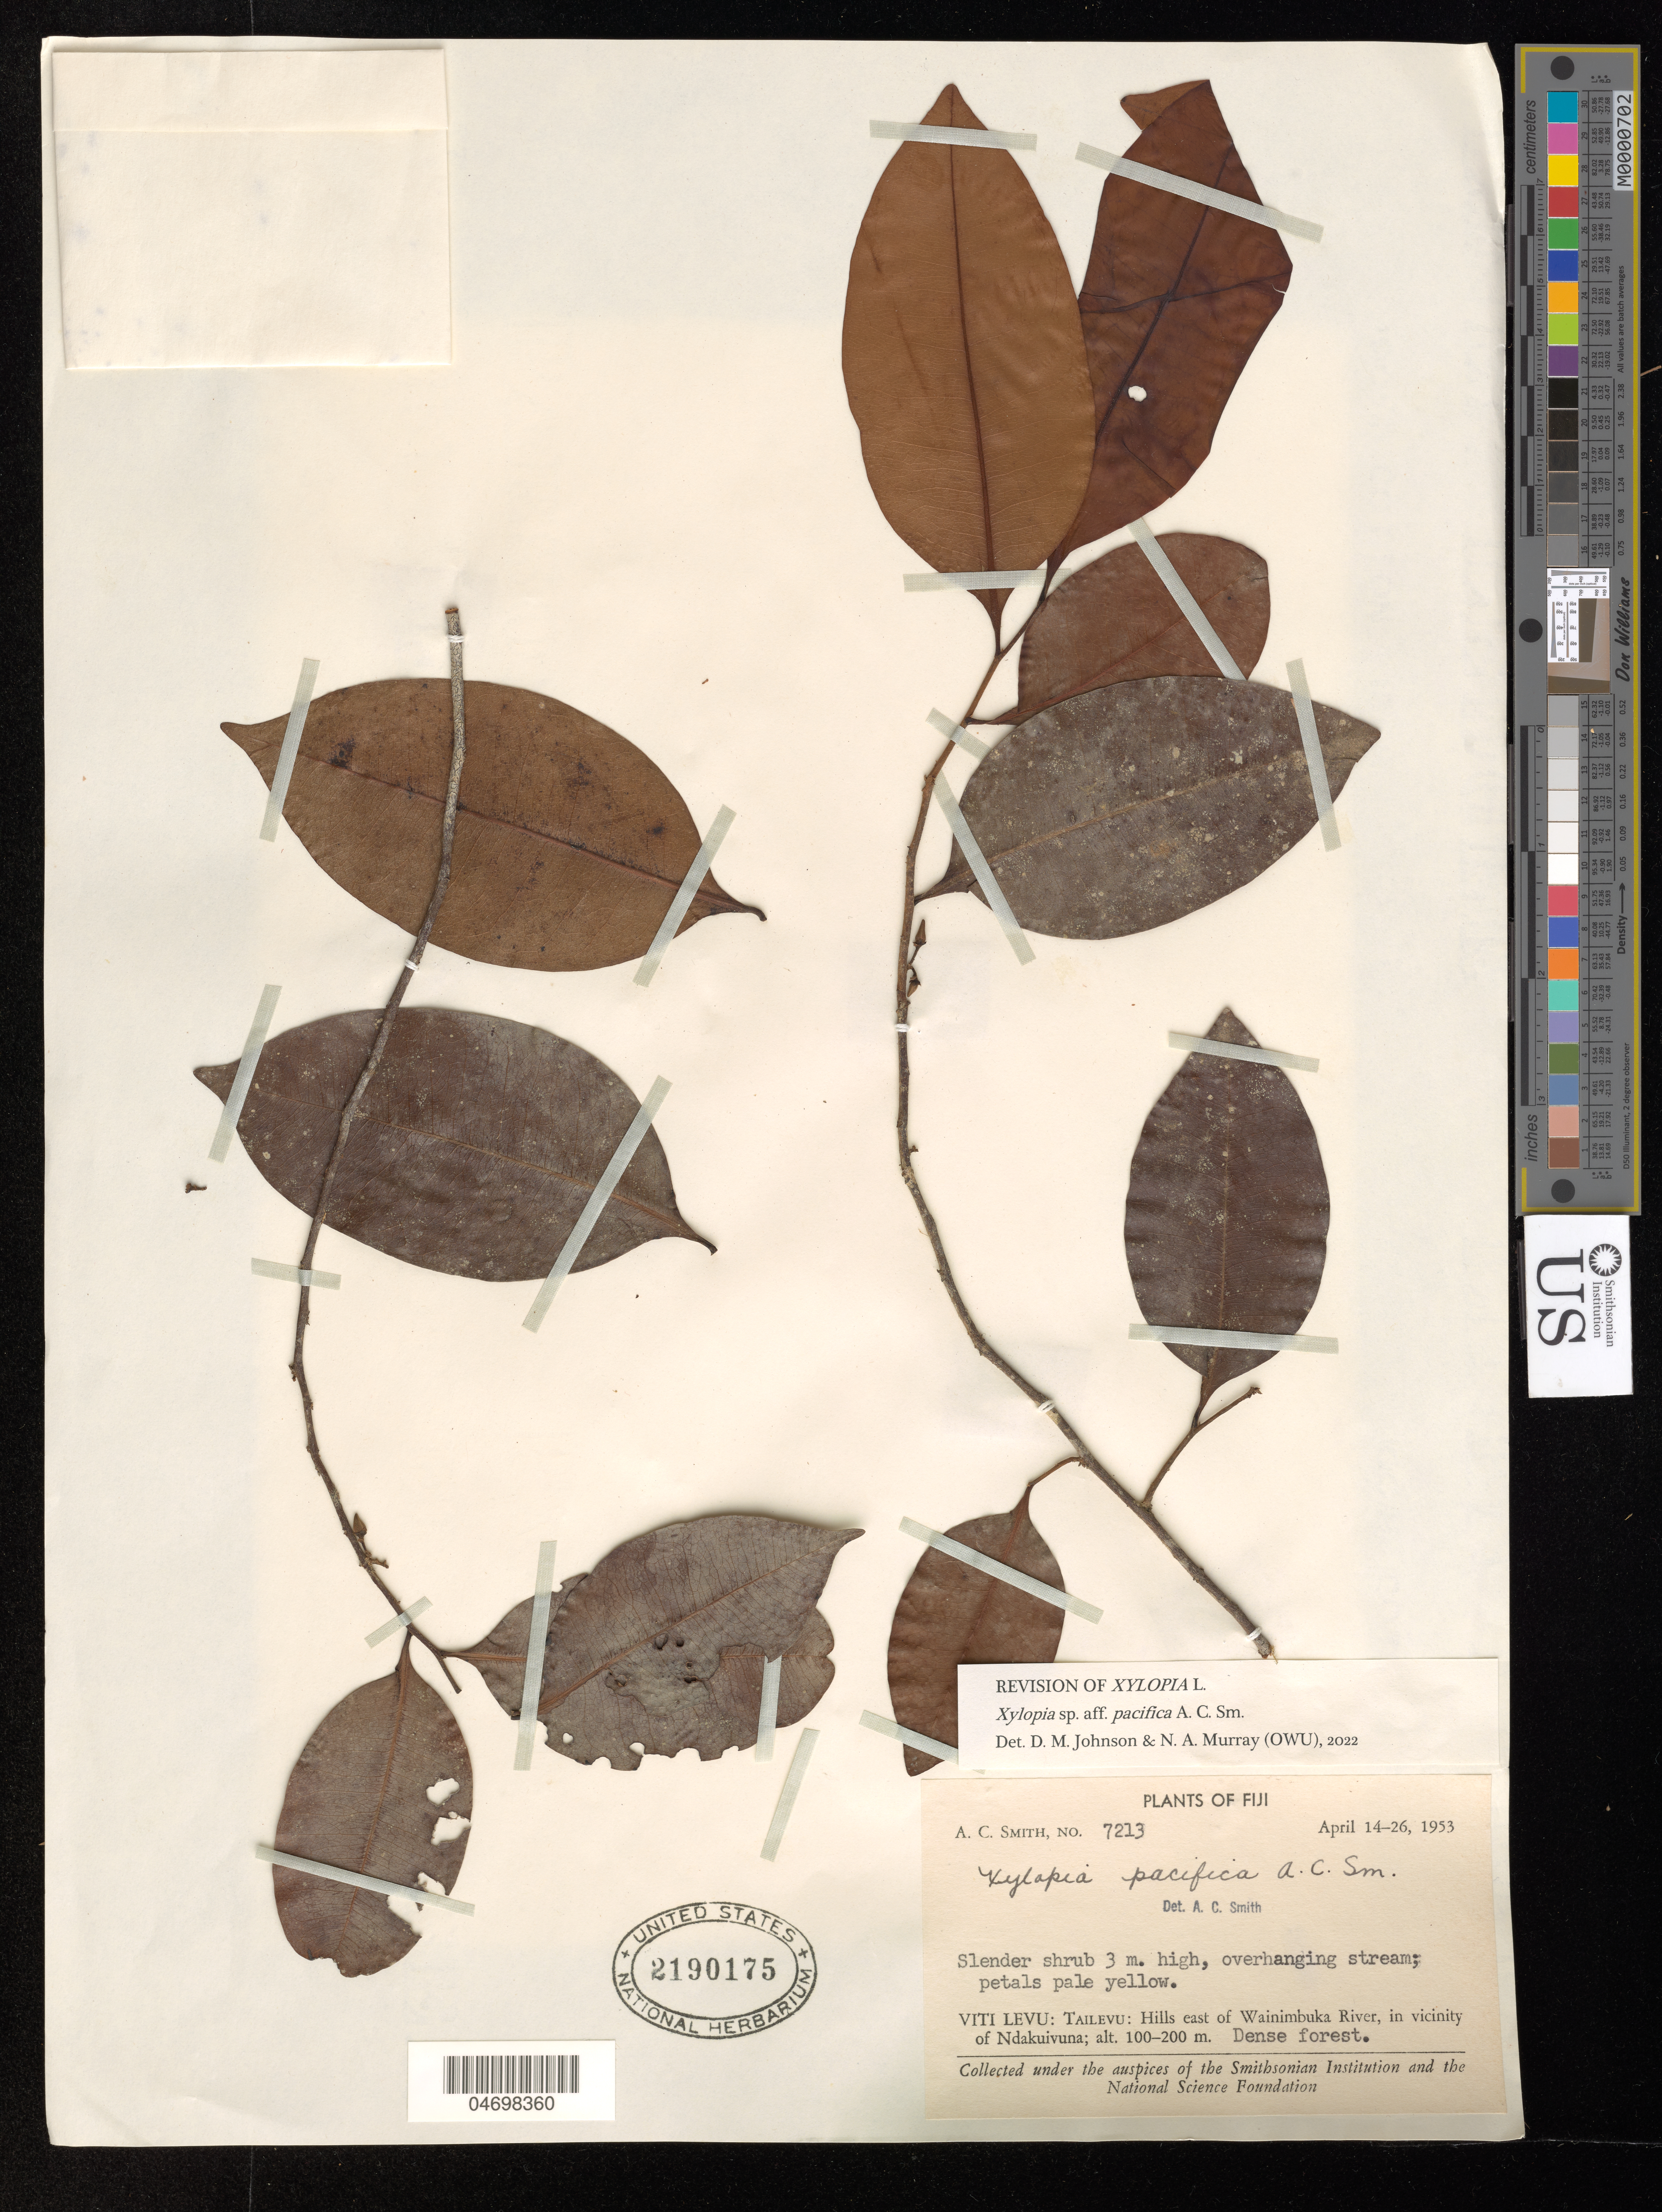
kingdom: Plantae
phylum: Tracheophyta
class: Magnoliopsida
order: Magnoliales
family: Annonaceae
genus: Xylopia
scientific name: Xylopia pacifica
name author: A.C. Sm.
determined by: Johnson, D. M.; Murray, N. A.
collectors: C. A. Smith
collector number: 7213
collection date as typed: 14 Apr 1953 to 26 Apr 1953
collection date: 1953-04-14/1953-04-26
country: Fiji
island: Viti Levu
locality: Tailevu, hills east of Wainimbuka River, in the vicinity of Ndakuivuna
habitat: Overhanging stream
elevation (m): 100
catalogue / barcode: US 2190175